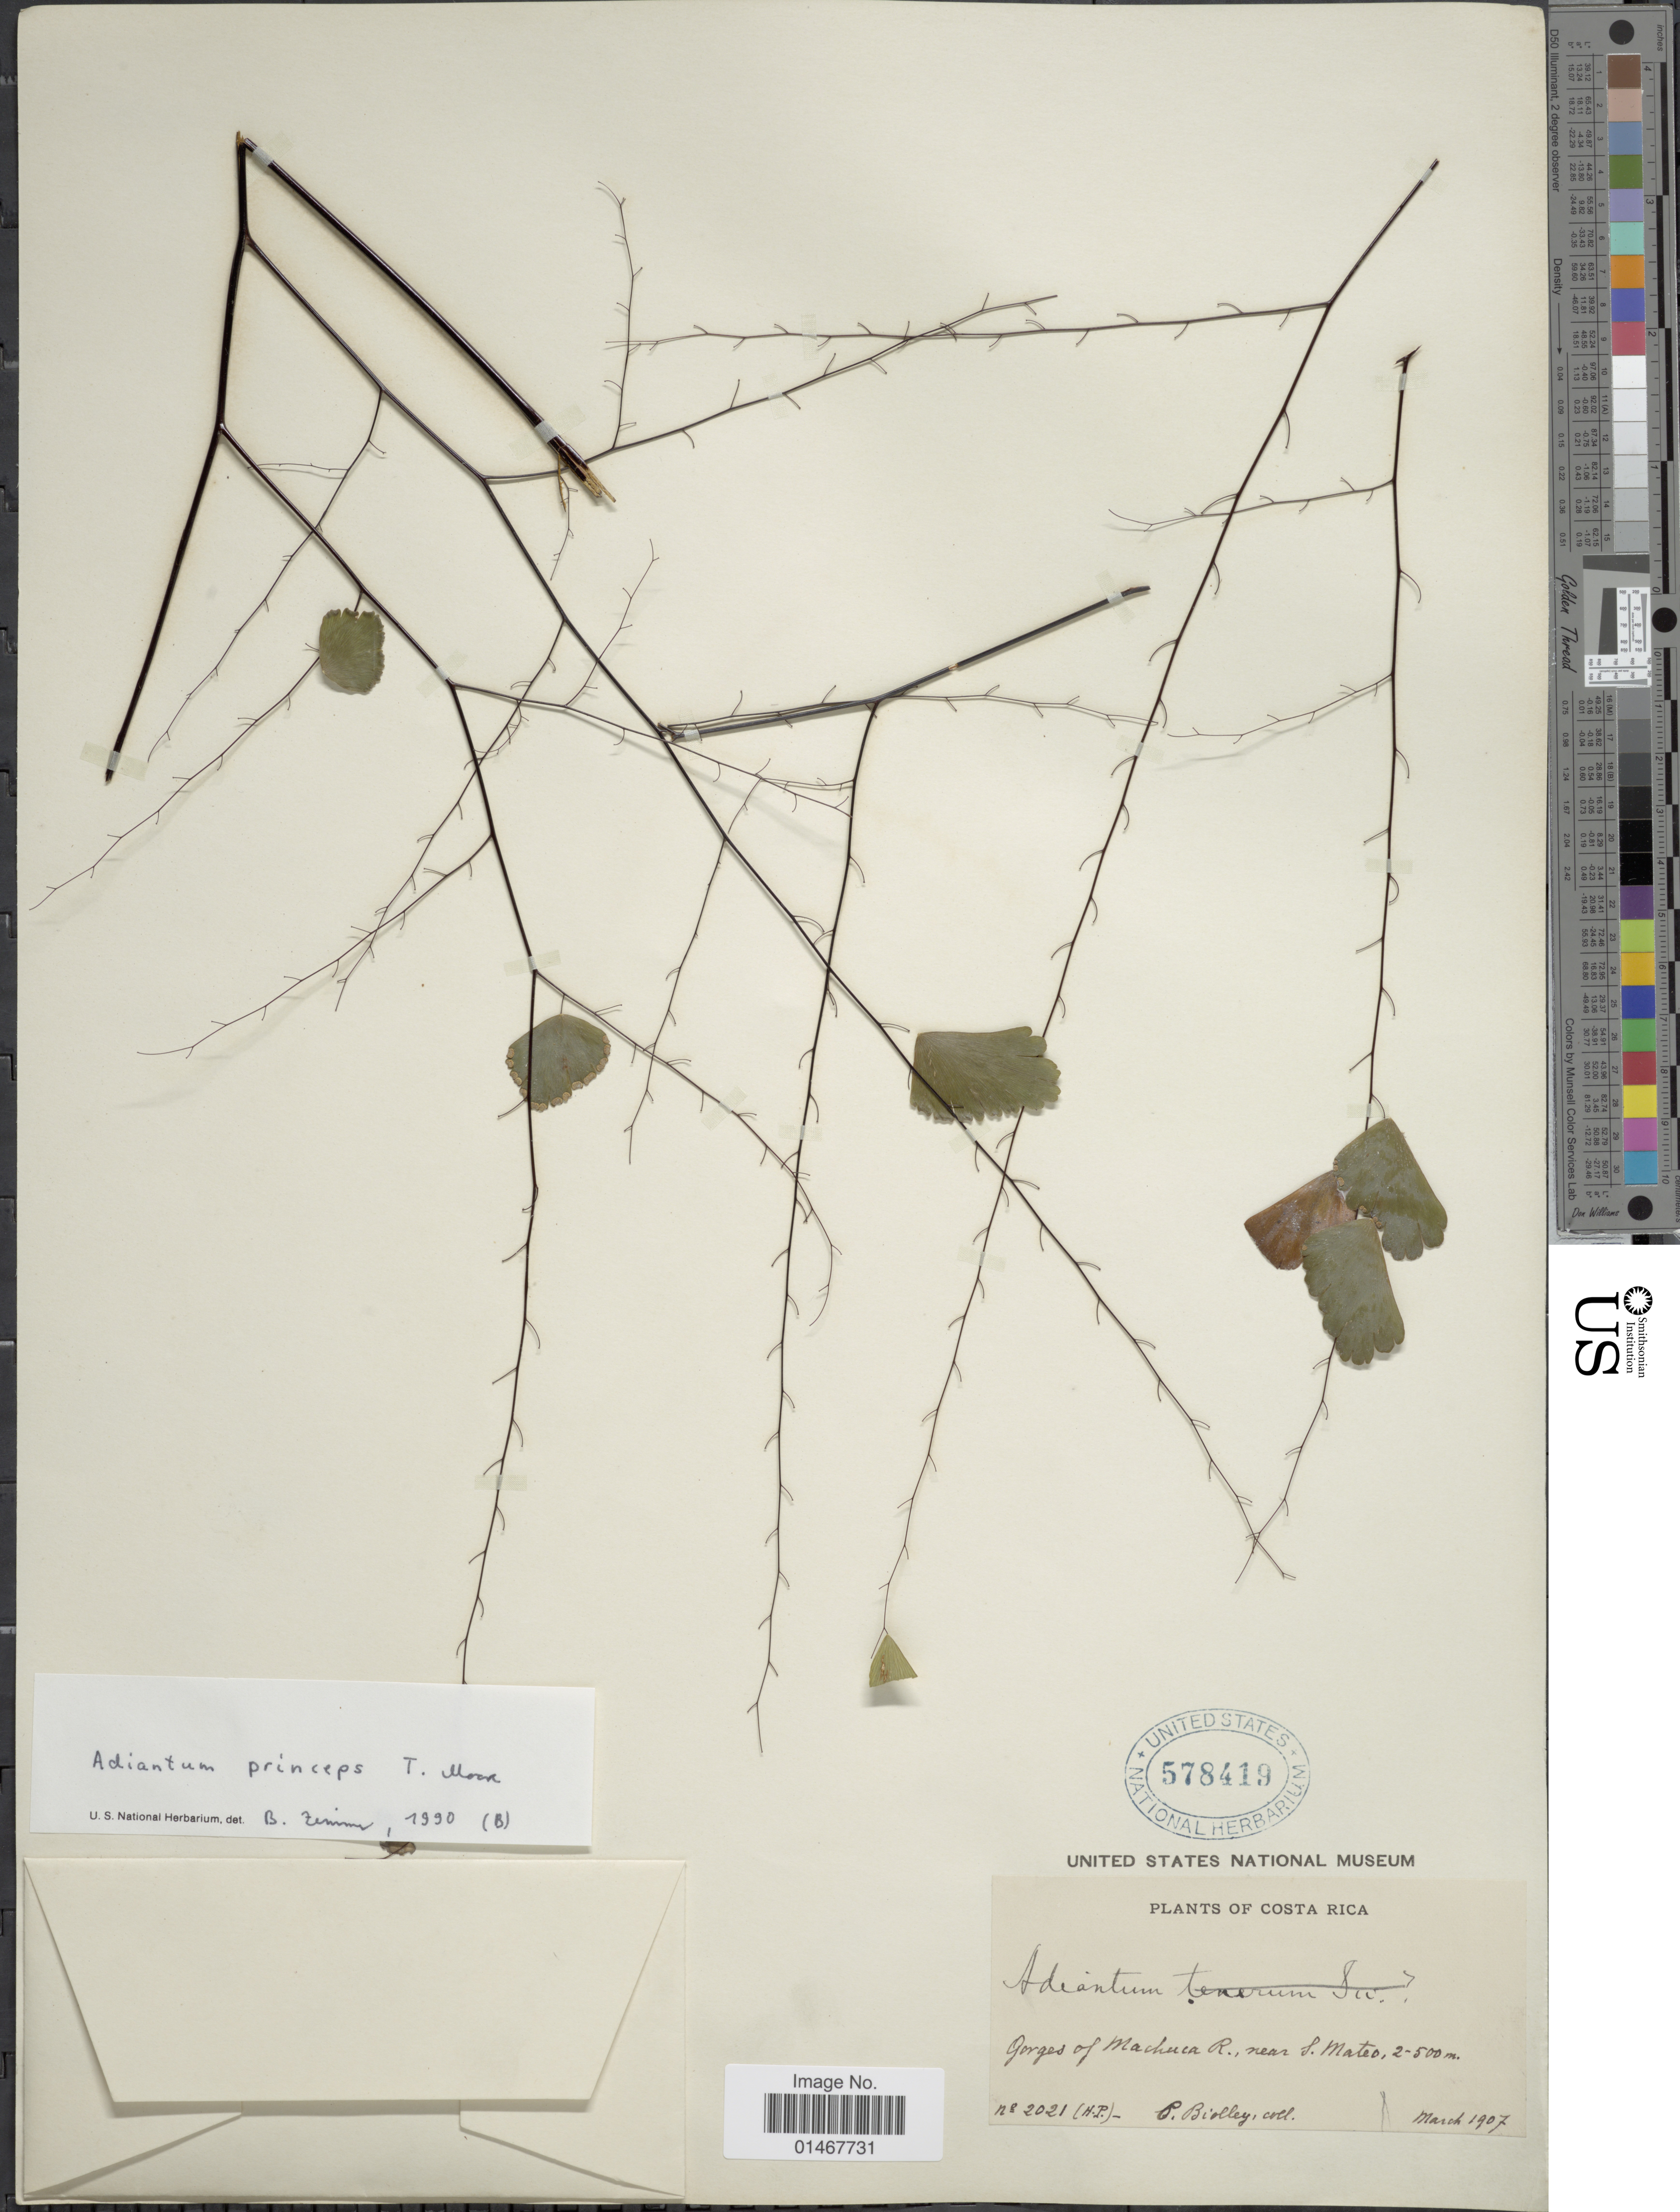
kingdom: Plantae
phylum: Tracheophyta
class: Polypodiopsida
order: Polypodiales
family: Pteridaceae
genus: Adiantum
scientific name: Adiantum princeps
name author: T. Moore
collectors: P. Biolley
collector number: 2021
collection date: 1907-03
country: Costa Rica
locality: Gorges of Machuca R., near S. Mateo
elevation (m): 200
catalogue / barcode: US 578419